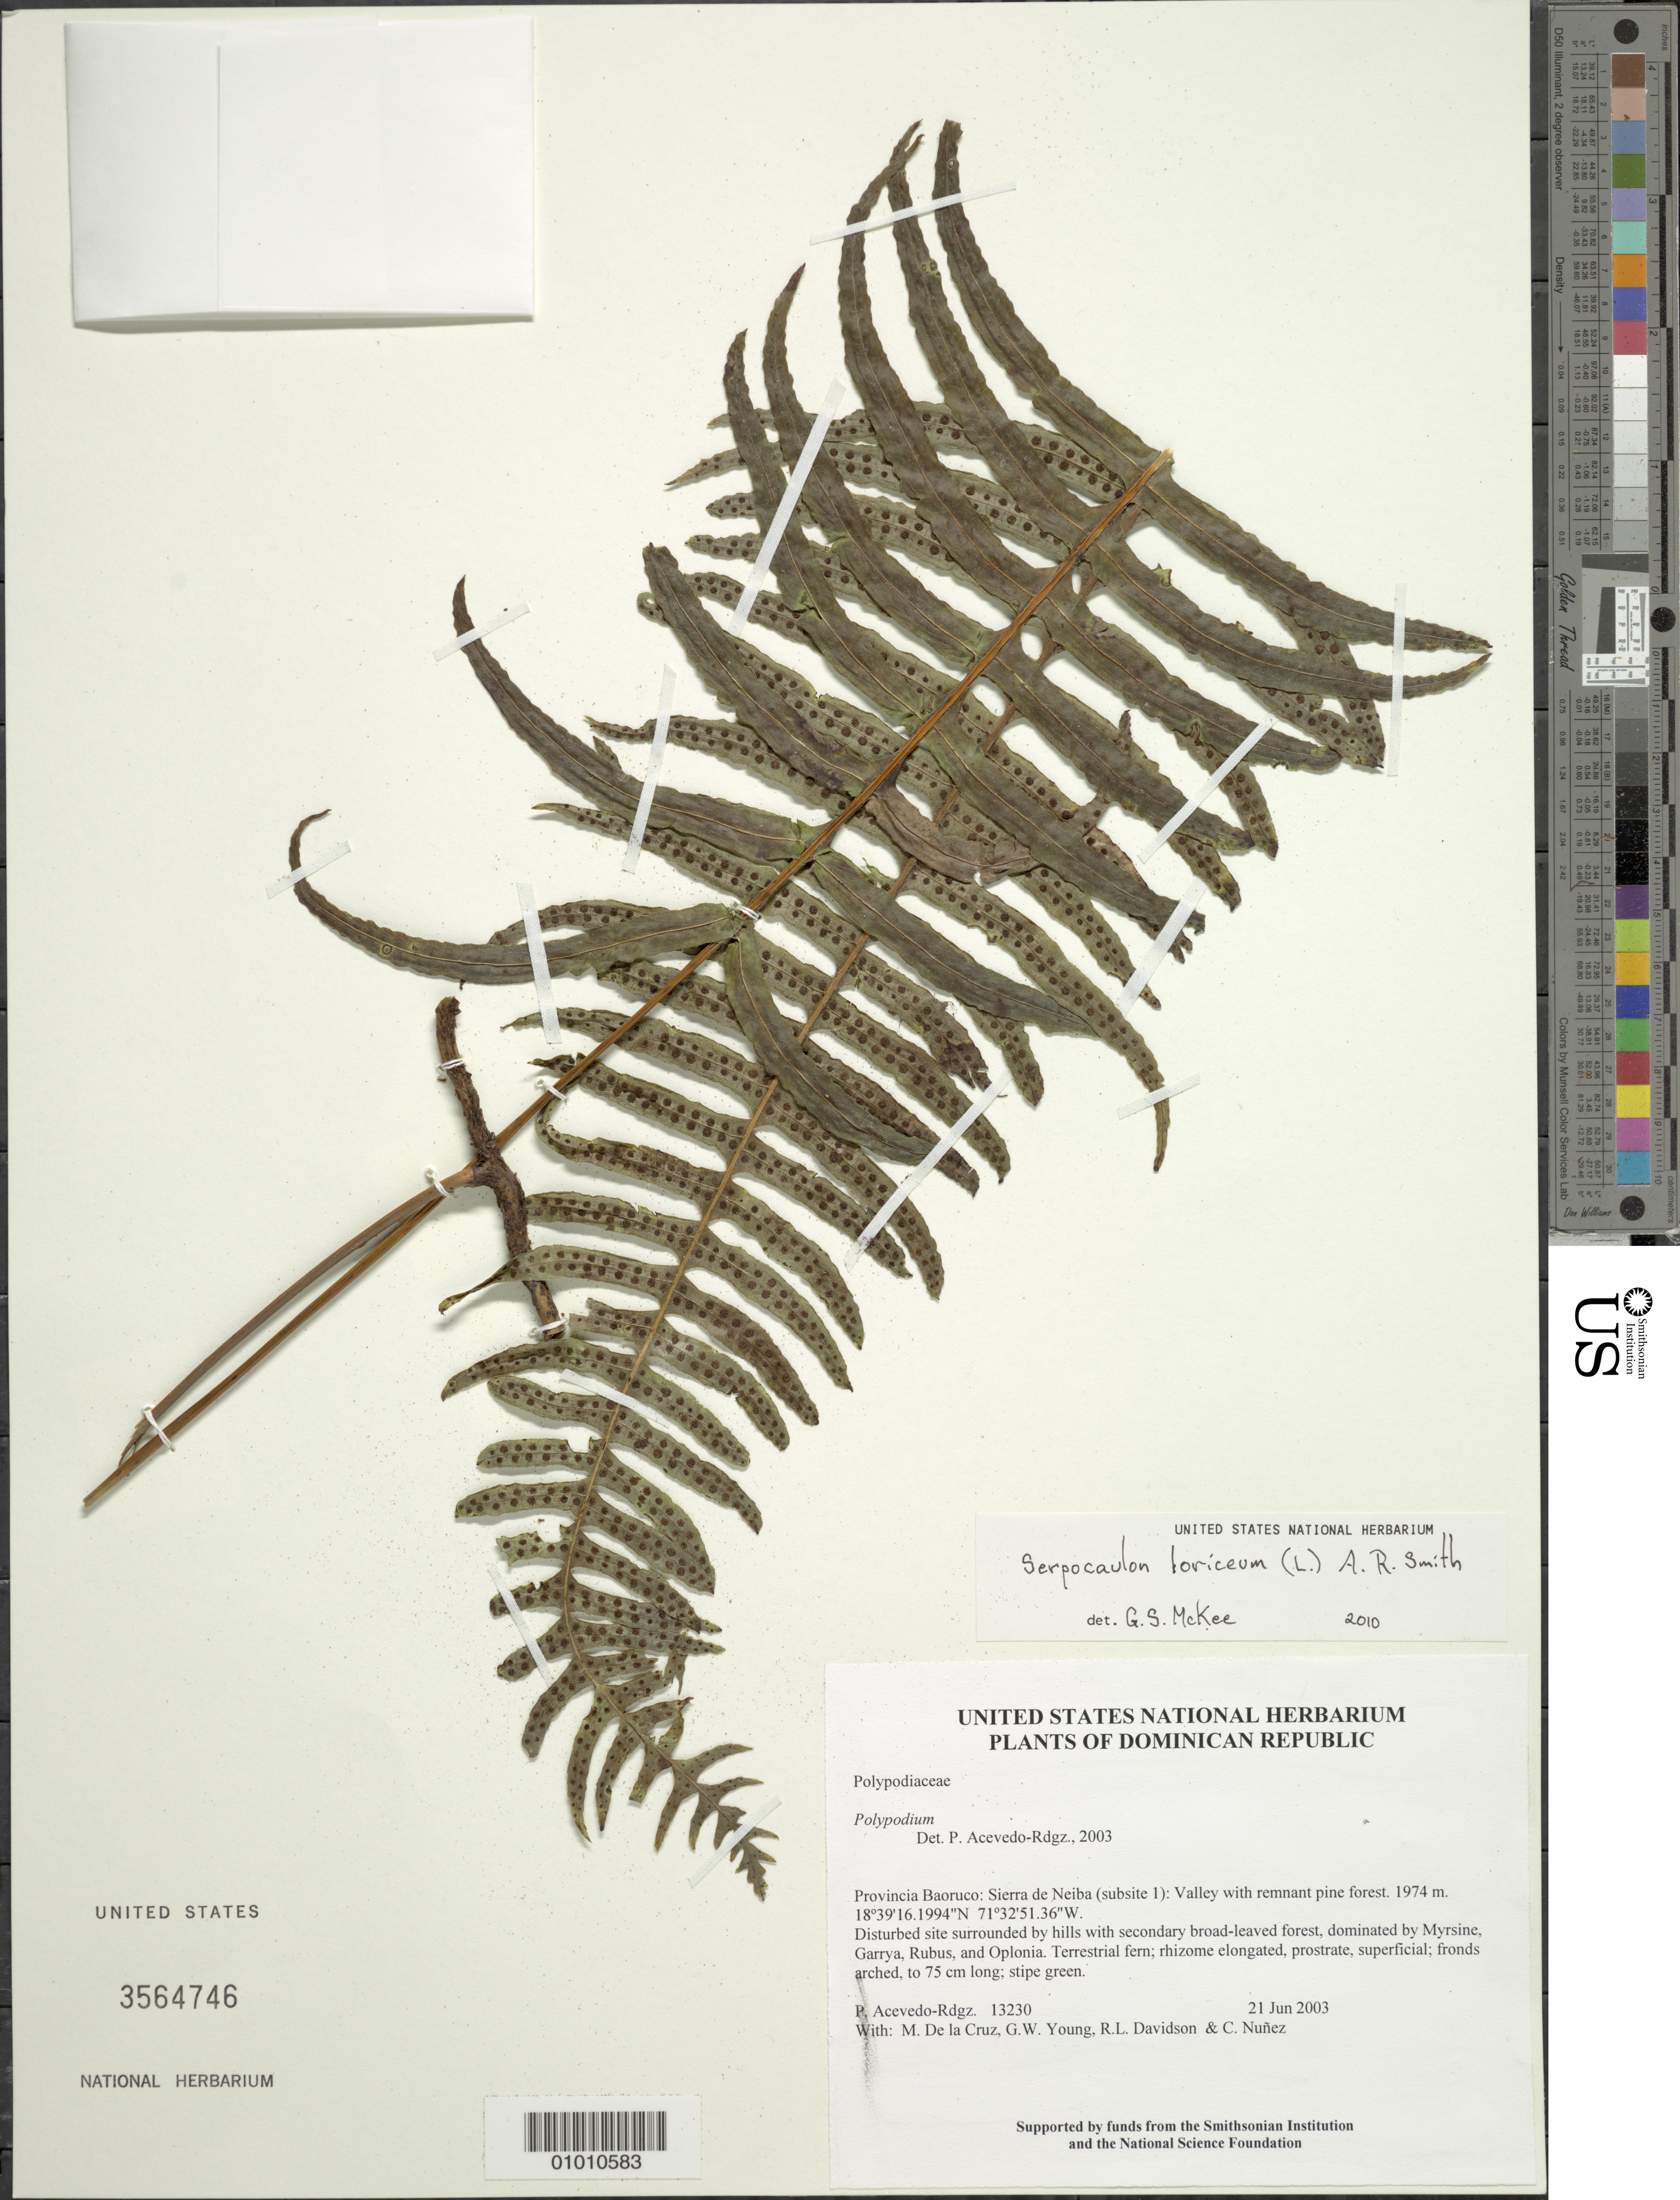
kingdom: Plantae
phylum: Tracheophyta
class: Polypodiopsida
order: Polypodiales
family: Polypodiaceae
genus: Serpocaulon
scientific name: Serpocaulon loriceum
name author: (L.) A.R. Sm.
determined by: McKee, G. S., (US), NMNH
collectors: P. Acevedo-Rodr., M. de la Cruz, J. Rawlins, G. Young, R. Davidson & C. Nunez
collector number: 13230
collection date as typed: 21 Jun 2003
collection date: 2003-06-21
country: Dominican Republic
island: Hispaniola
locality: Provincia Baoruco: Sierra de Neiba (subsite 1): Valley with remnant pine forest.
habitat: Disturbed site surrounded by hills with secondary broad-leaved forest, dominated by Myrsine, Garrya, Rubus, and Oplonia.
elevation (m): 1974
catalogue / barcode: US 3564746